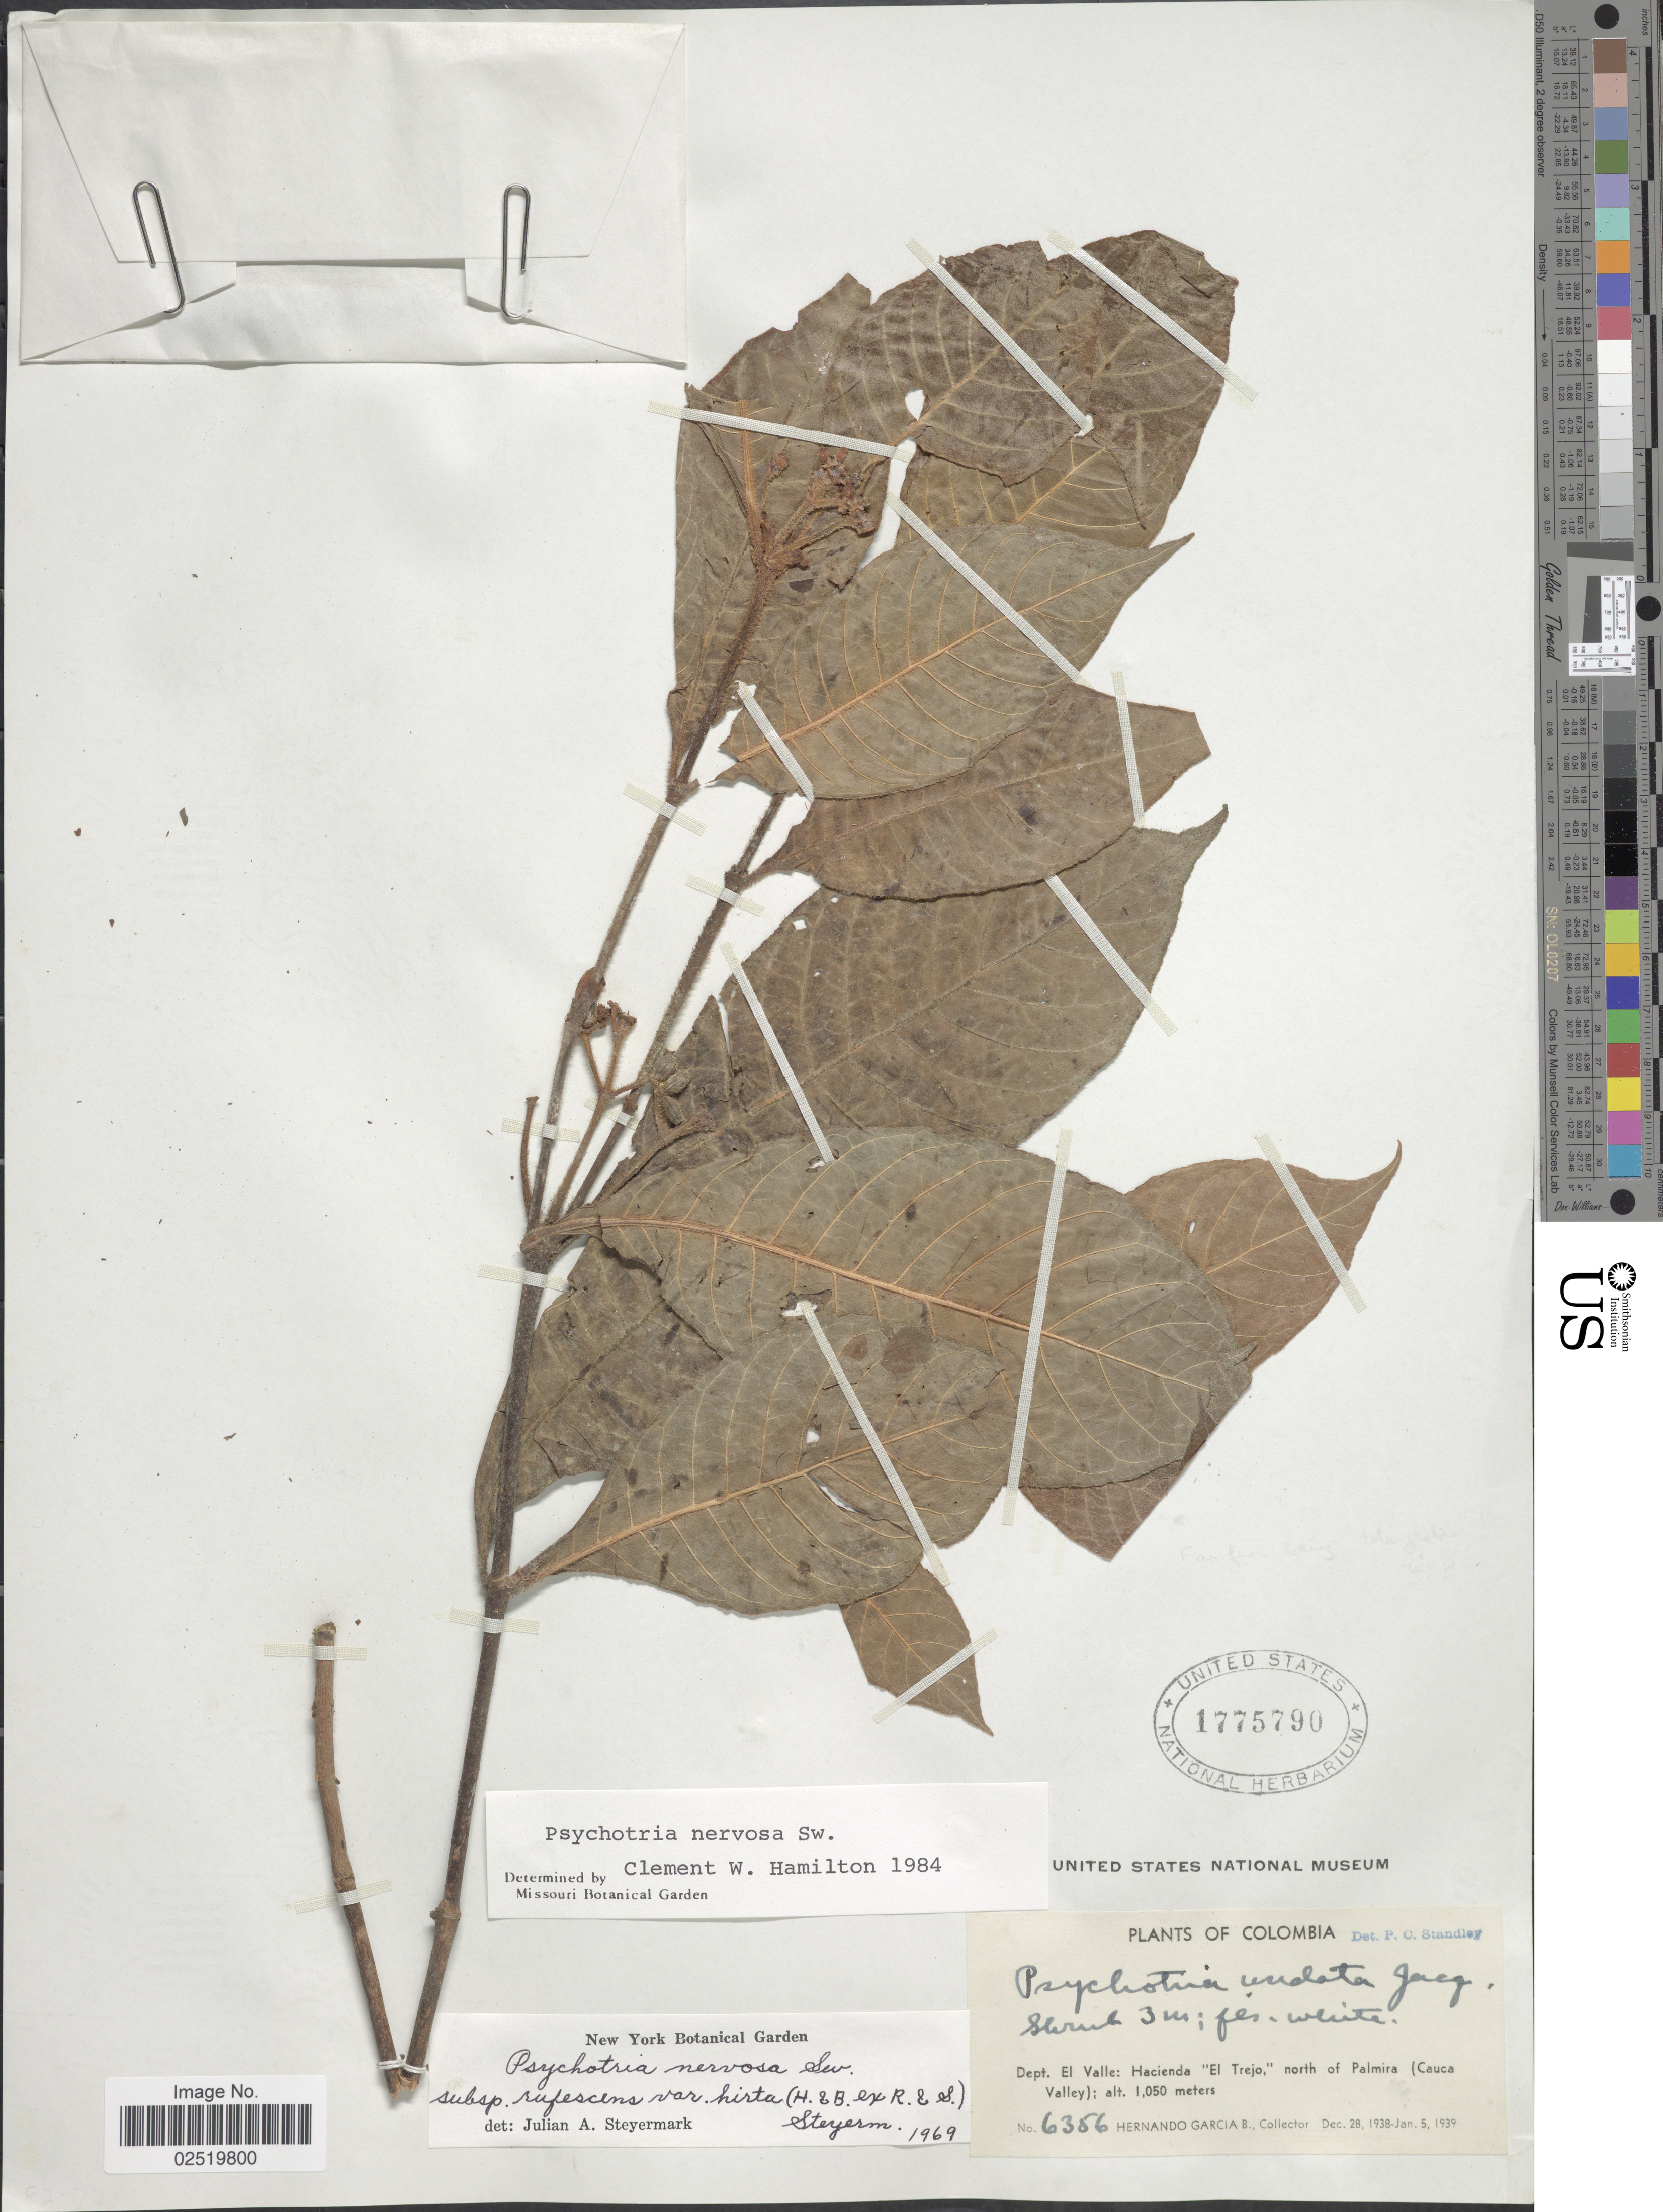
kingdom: Plantae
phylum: Tracheophyta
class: Magnoliopsida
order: Gentianales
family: Rubiaceae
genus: Psychotria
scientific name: Psychotria nervosa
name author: Sw.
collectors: H. García Barriga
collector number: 6356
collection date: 1938-12-28/1939-01-05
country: Colombia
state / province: Valle del Cauca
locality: Dept. El Valle.: Hacienda "El Trejo"north of Palmira (Cauca Valley)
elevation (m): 1050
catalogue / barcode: US 1775790